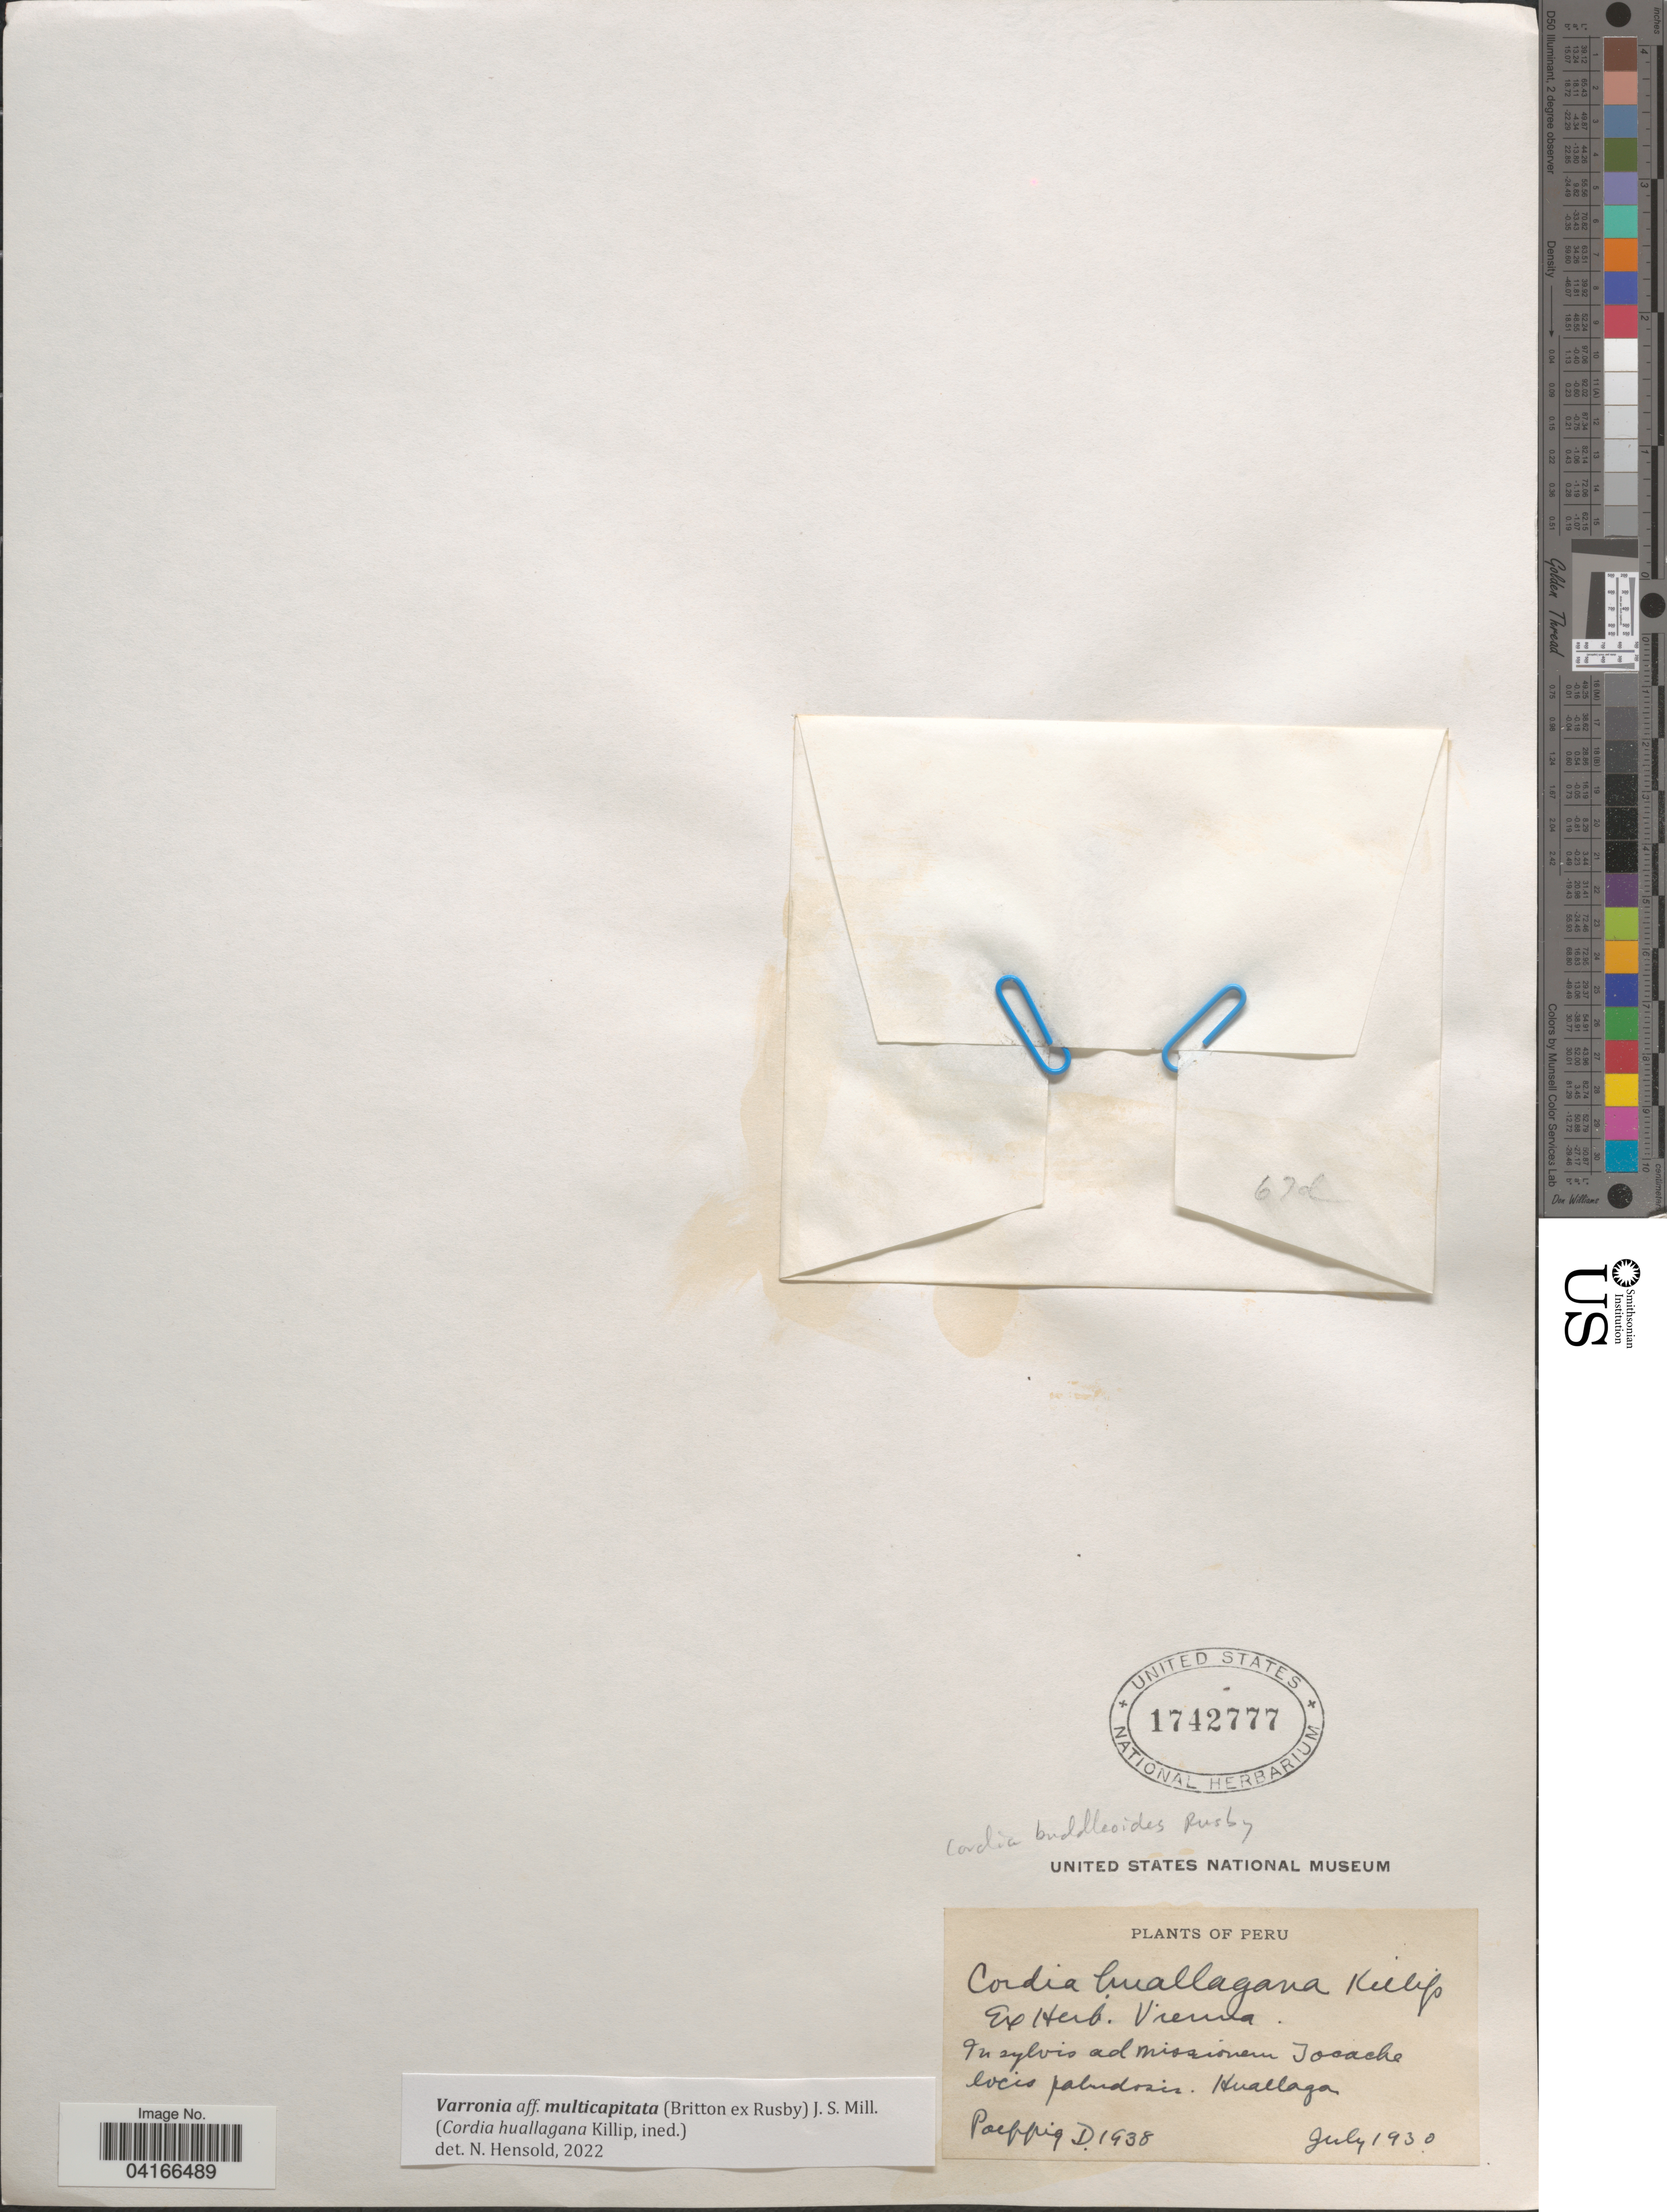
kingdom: Plantae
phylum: Tracheophyta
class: Magnoliopsida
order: Boraginales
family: Cordiaceae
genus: Varronia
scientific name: Varronia multicapitata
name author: (Britton) J.S. Mill.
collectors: D. Poeppig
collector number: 1938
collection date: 1930-07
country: Peru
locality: In sylvis ad missionem josache locis paludosis. Huallaga.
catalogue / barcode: US 1742777